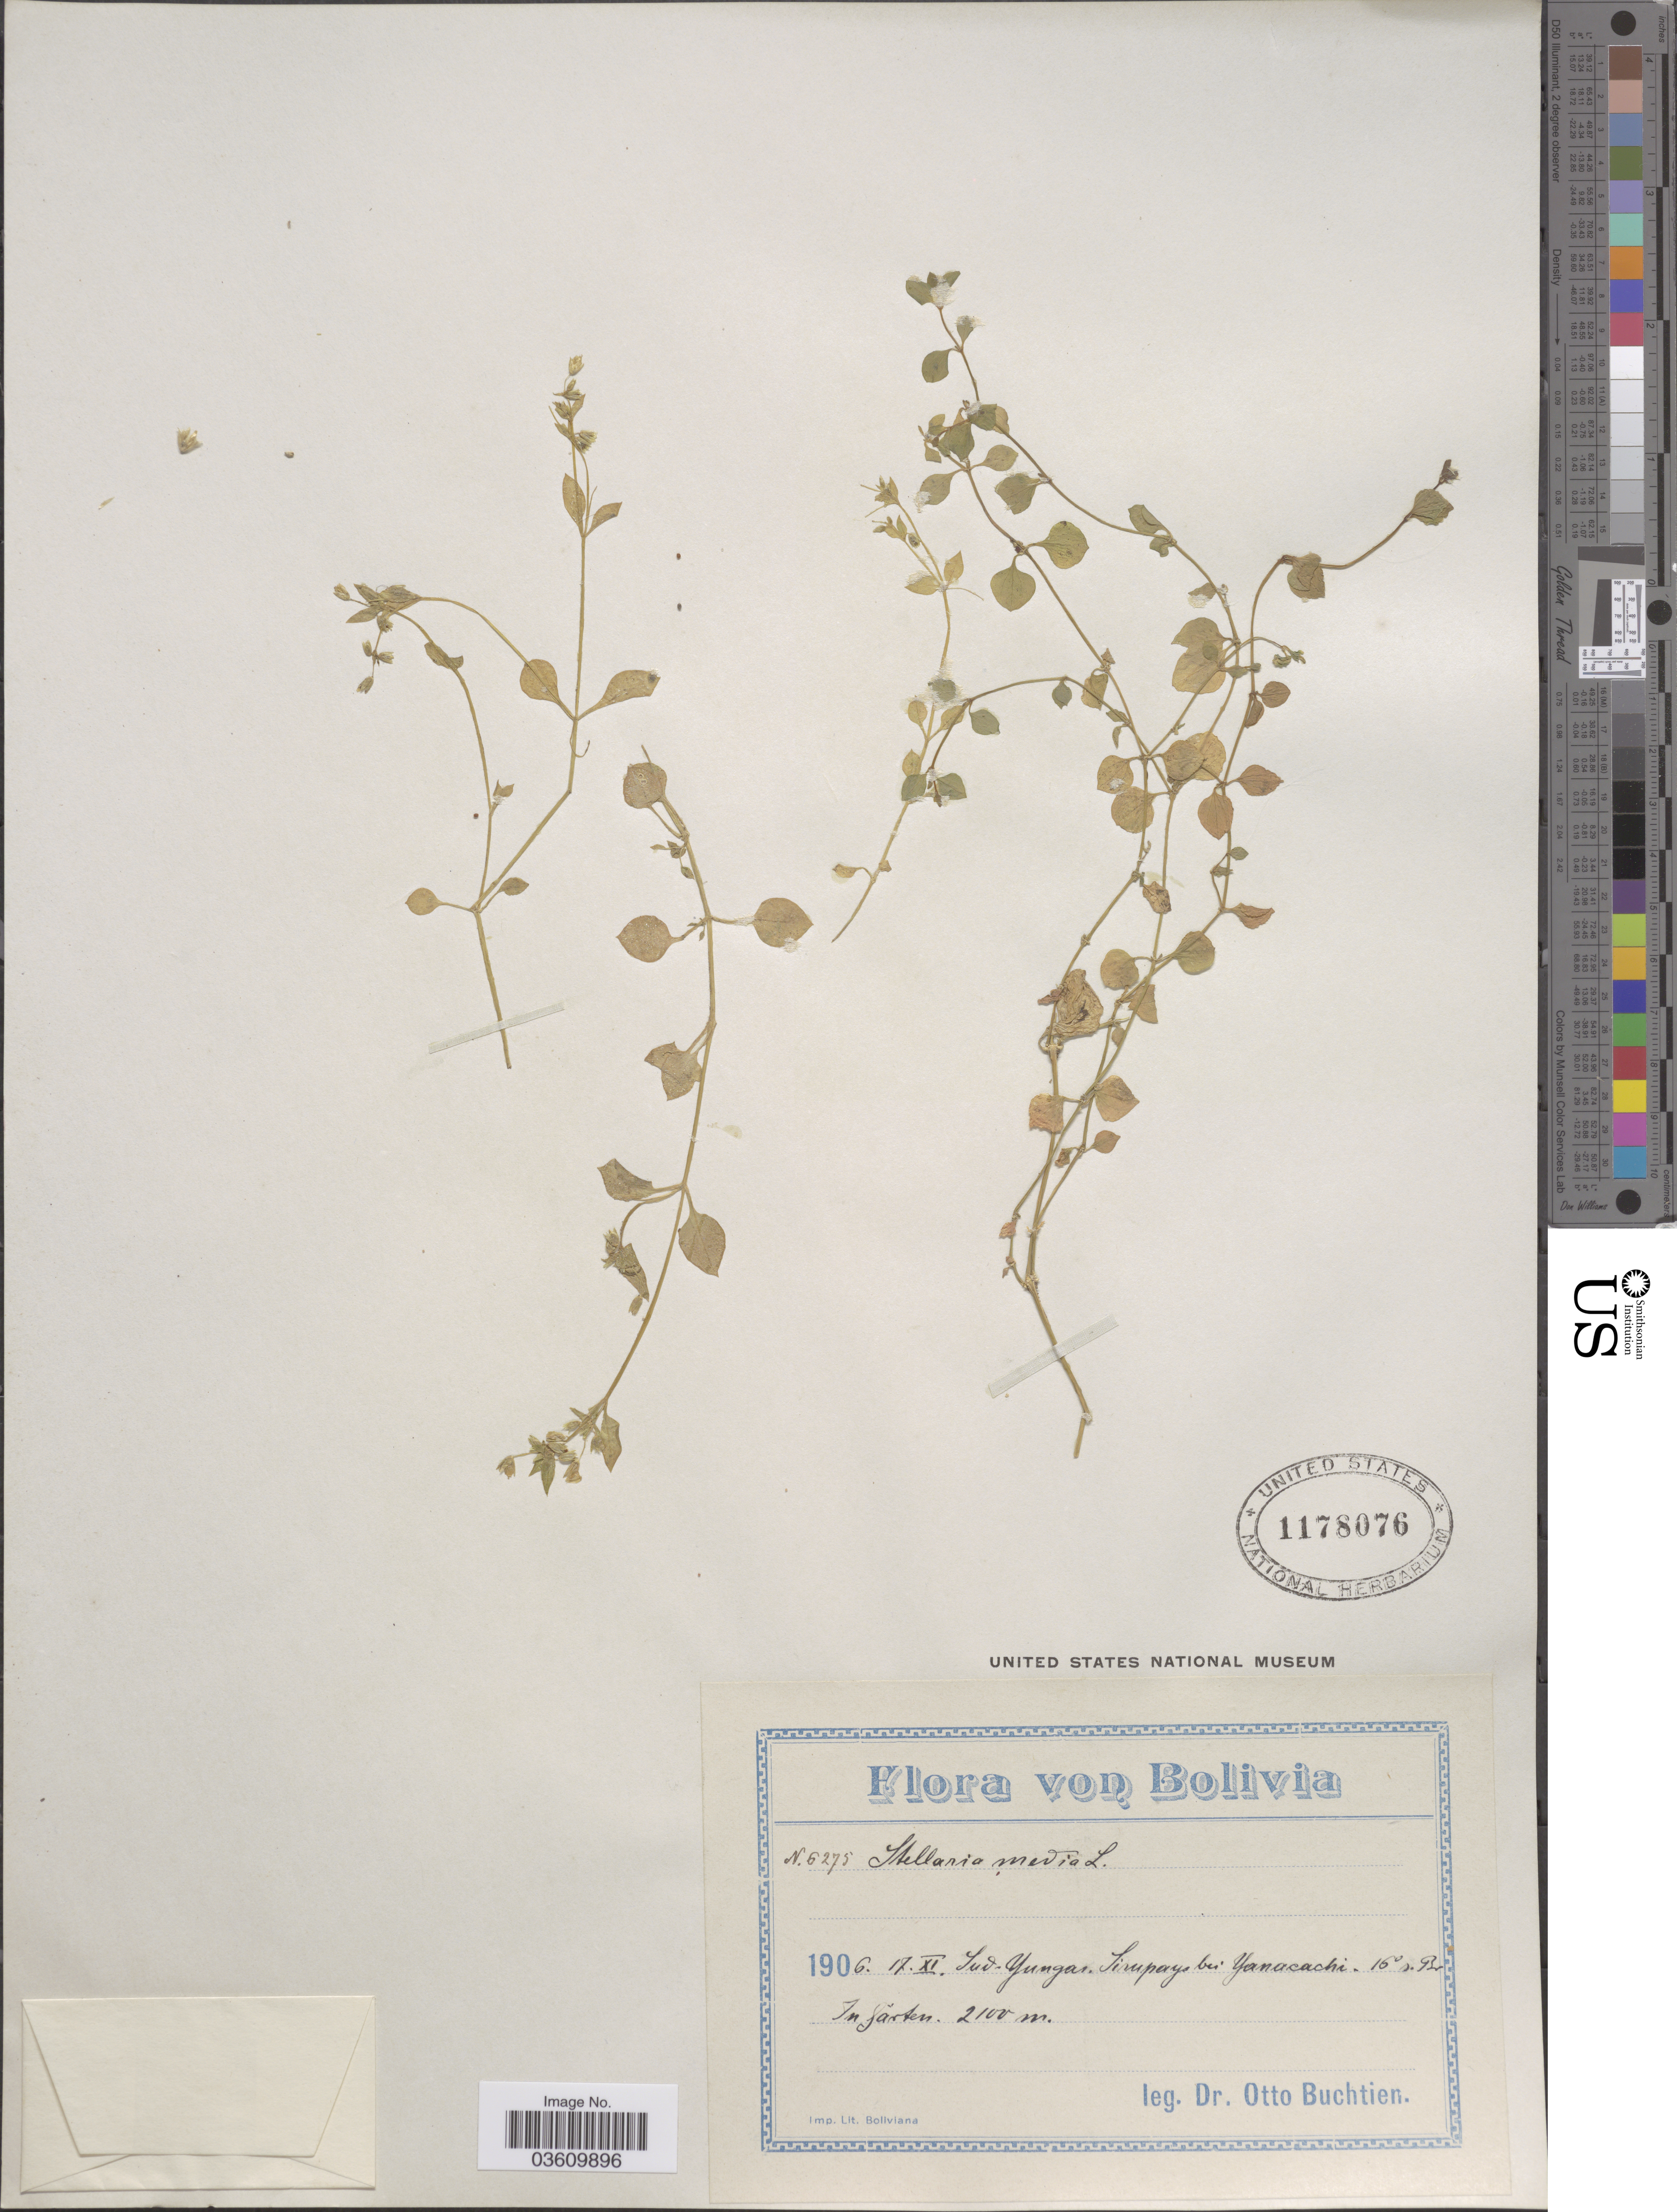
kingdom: Plantae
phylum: Tracheophyta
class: Magnoliopsida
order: Caryophyllales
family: Caryophyllaceae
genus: Stellaria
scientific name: Stellaria media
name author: (L.) Vill.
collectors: O. Buchtien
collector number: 6275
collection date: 1906-11-17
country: Bolivia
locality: Sud Yungas. Sirapaya bei Yanacachi. 15° s. Br.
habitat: In garten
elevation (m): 2100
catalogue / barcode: US 1178076